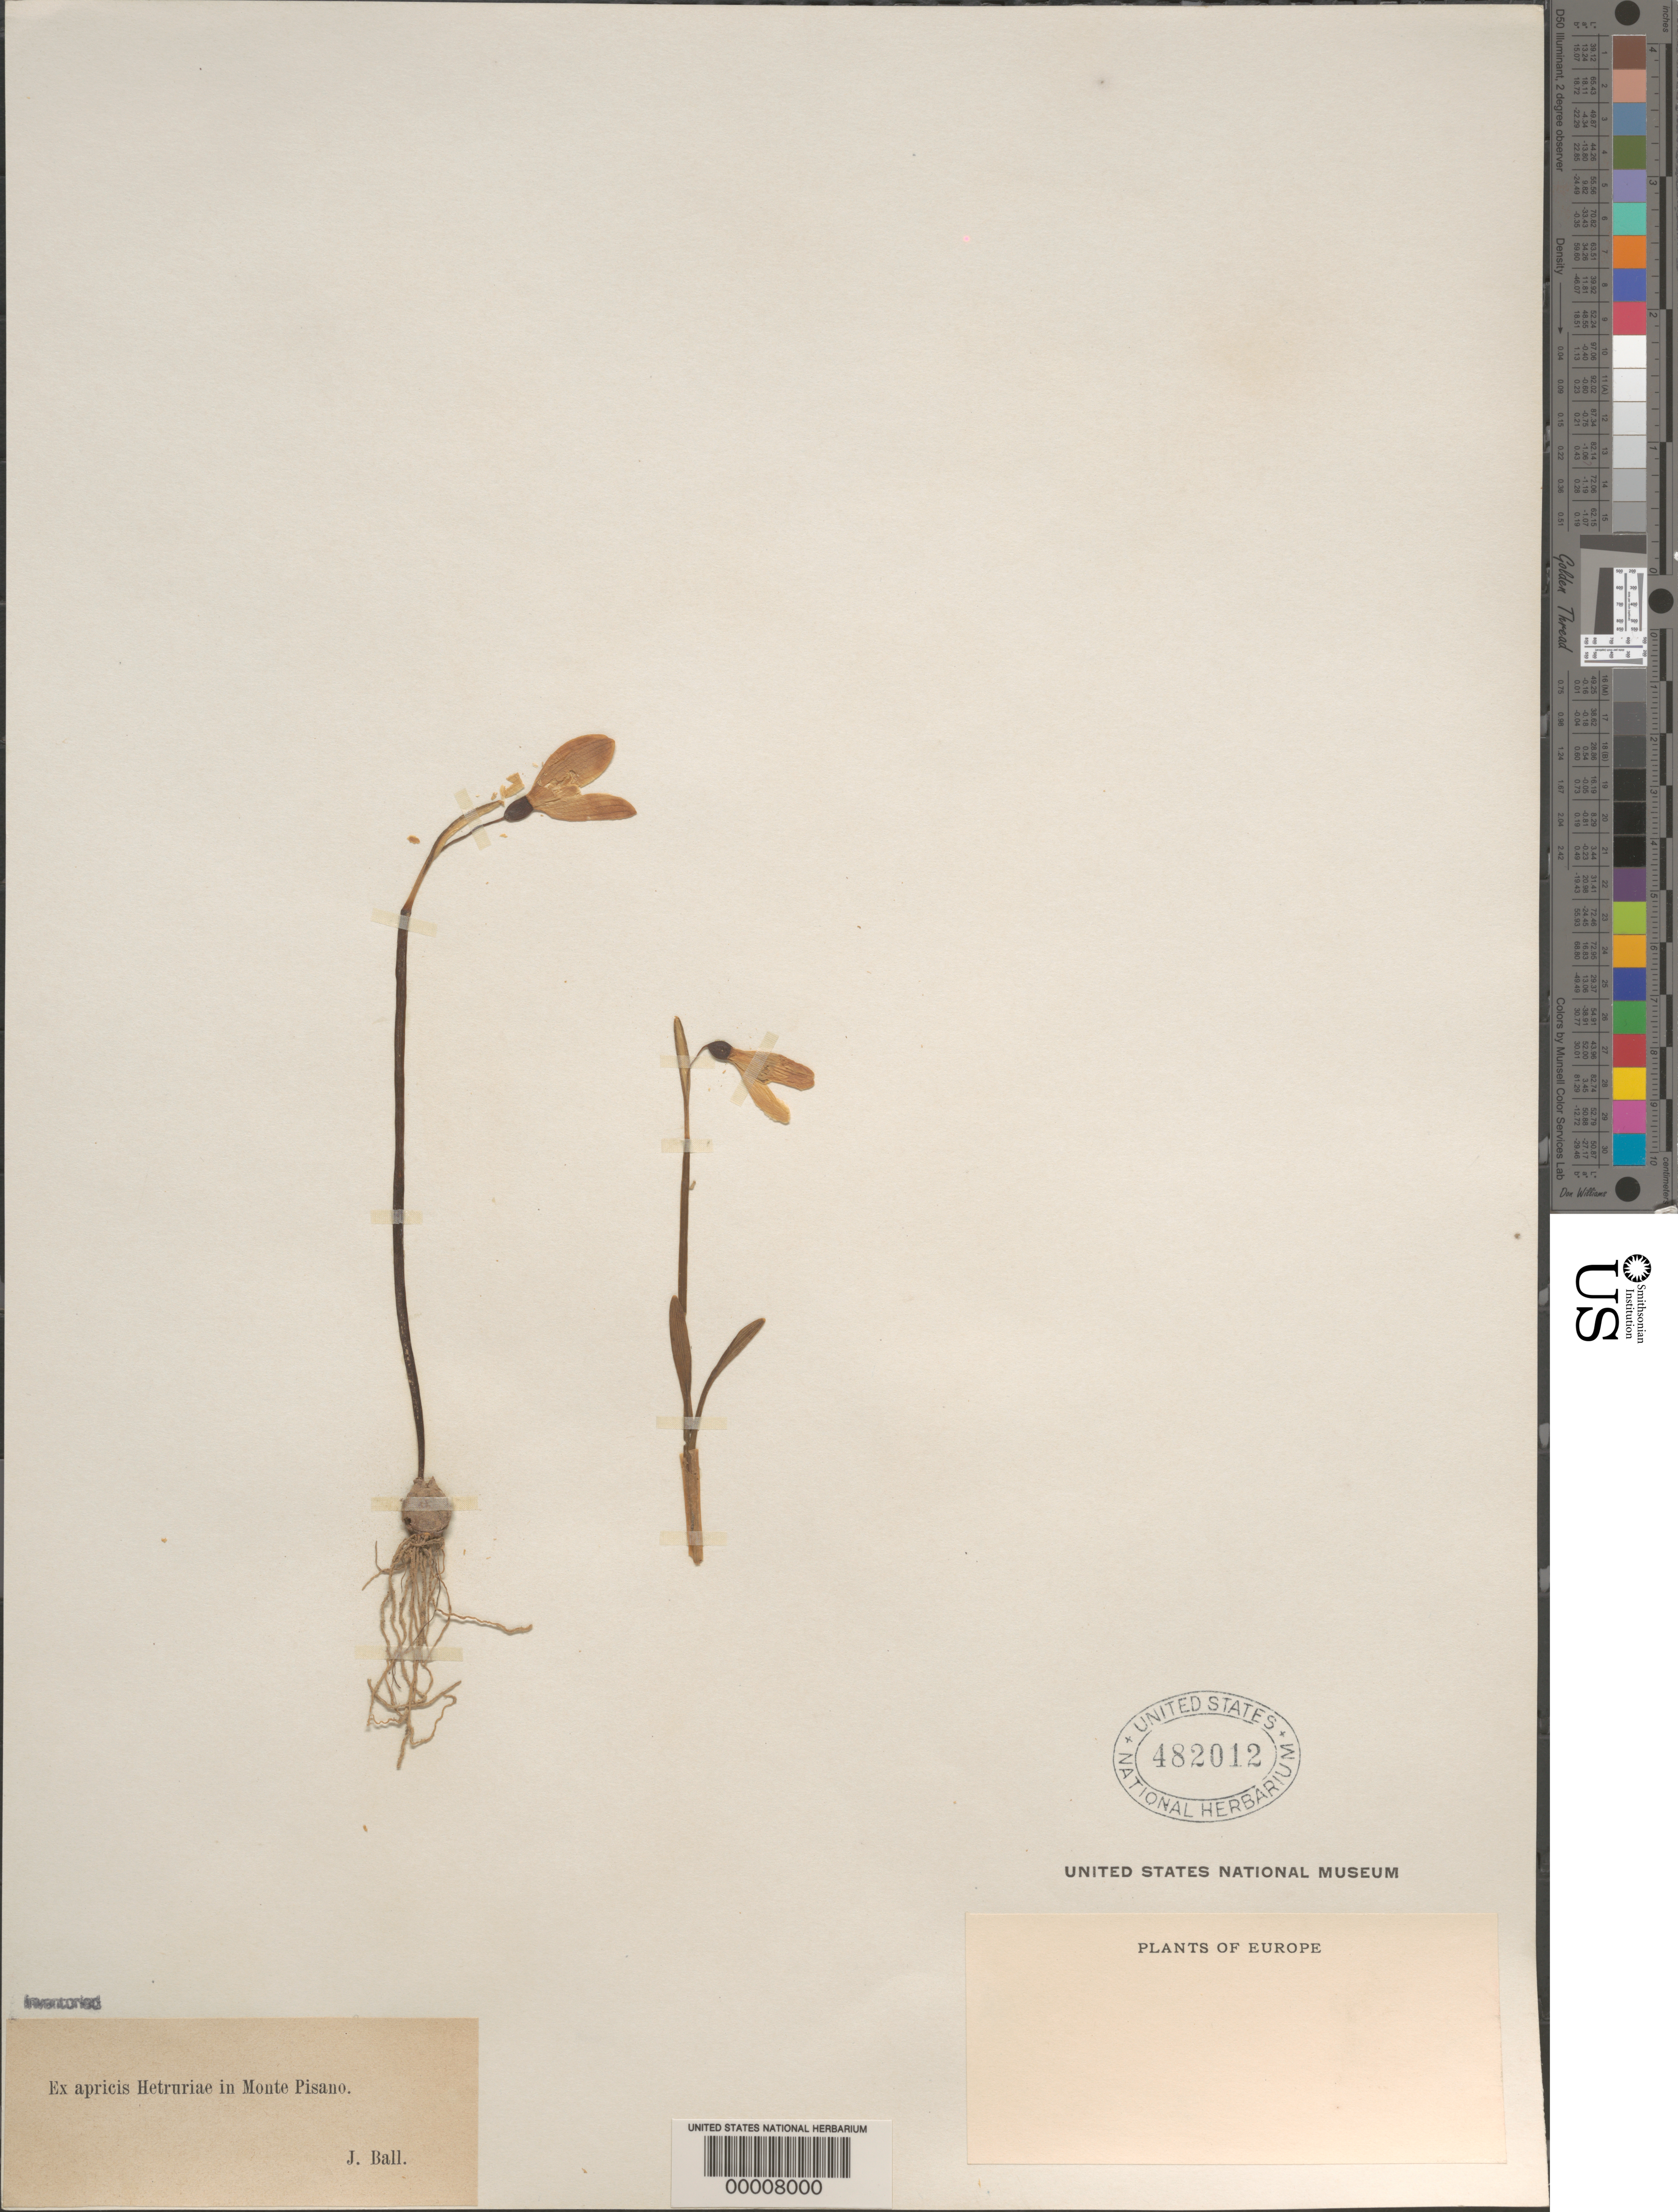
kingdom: Plantae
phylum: Tracheophyta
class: Liliopsida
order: Asparagales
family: Amaryllidaceae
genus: Galanthus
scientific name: Galanthus nivalis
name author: L.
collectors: J. Ball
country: Italy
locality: Monte pisano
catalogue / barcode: US 482012